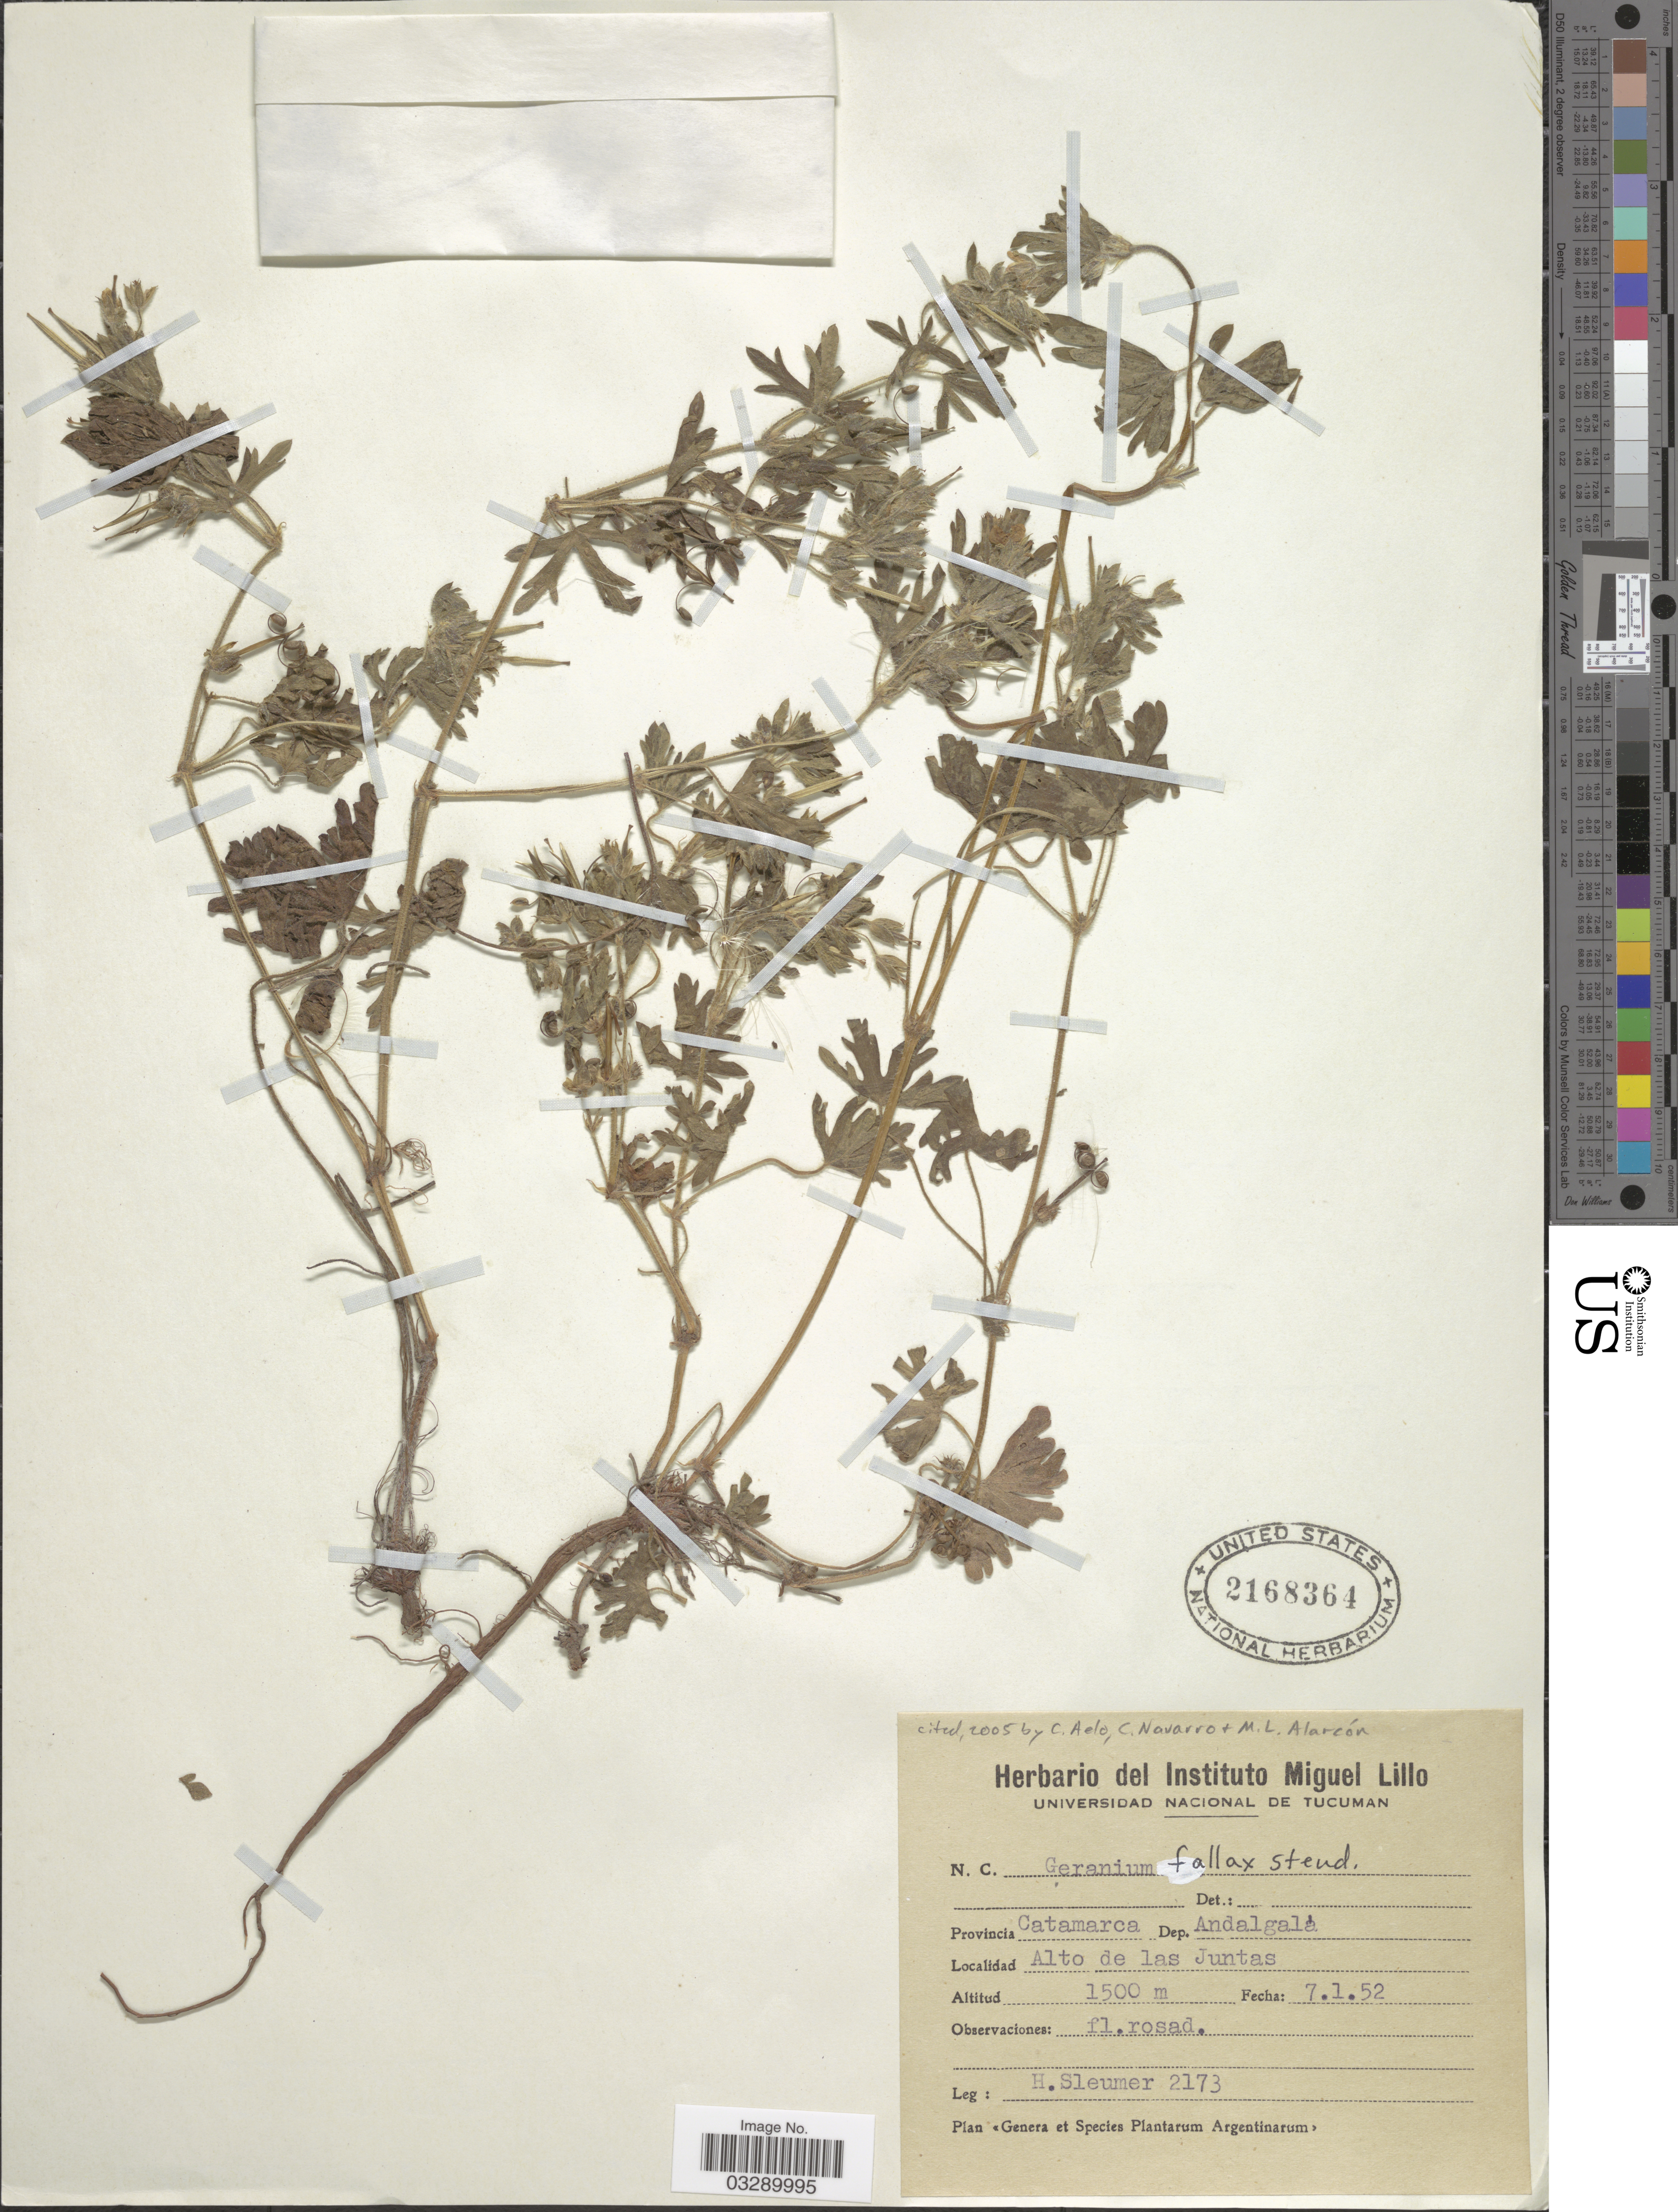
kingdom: Plantae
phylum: Tracheophyta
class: Magnoliopsida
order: Geraniales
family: Geraniaceae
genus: Geranium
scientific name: Geranium fallax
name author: Steud.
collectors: H. O. Sleumer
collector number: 2173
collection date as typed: Transcribed d/m/y: 7/1/52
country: Argentina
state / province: Catamarca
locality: Dep. Andalgala. Alto de las Juntas.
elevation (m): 1500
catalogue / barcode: US 2168364